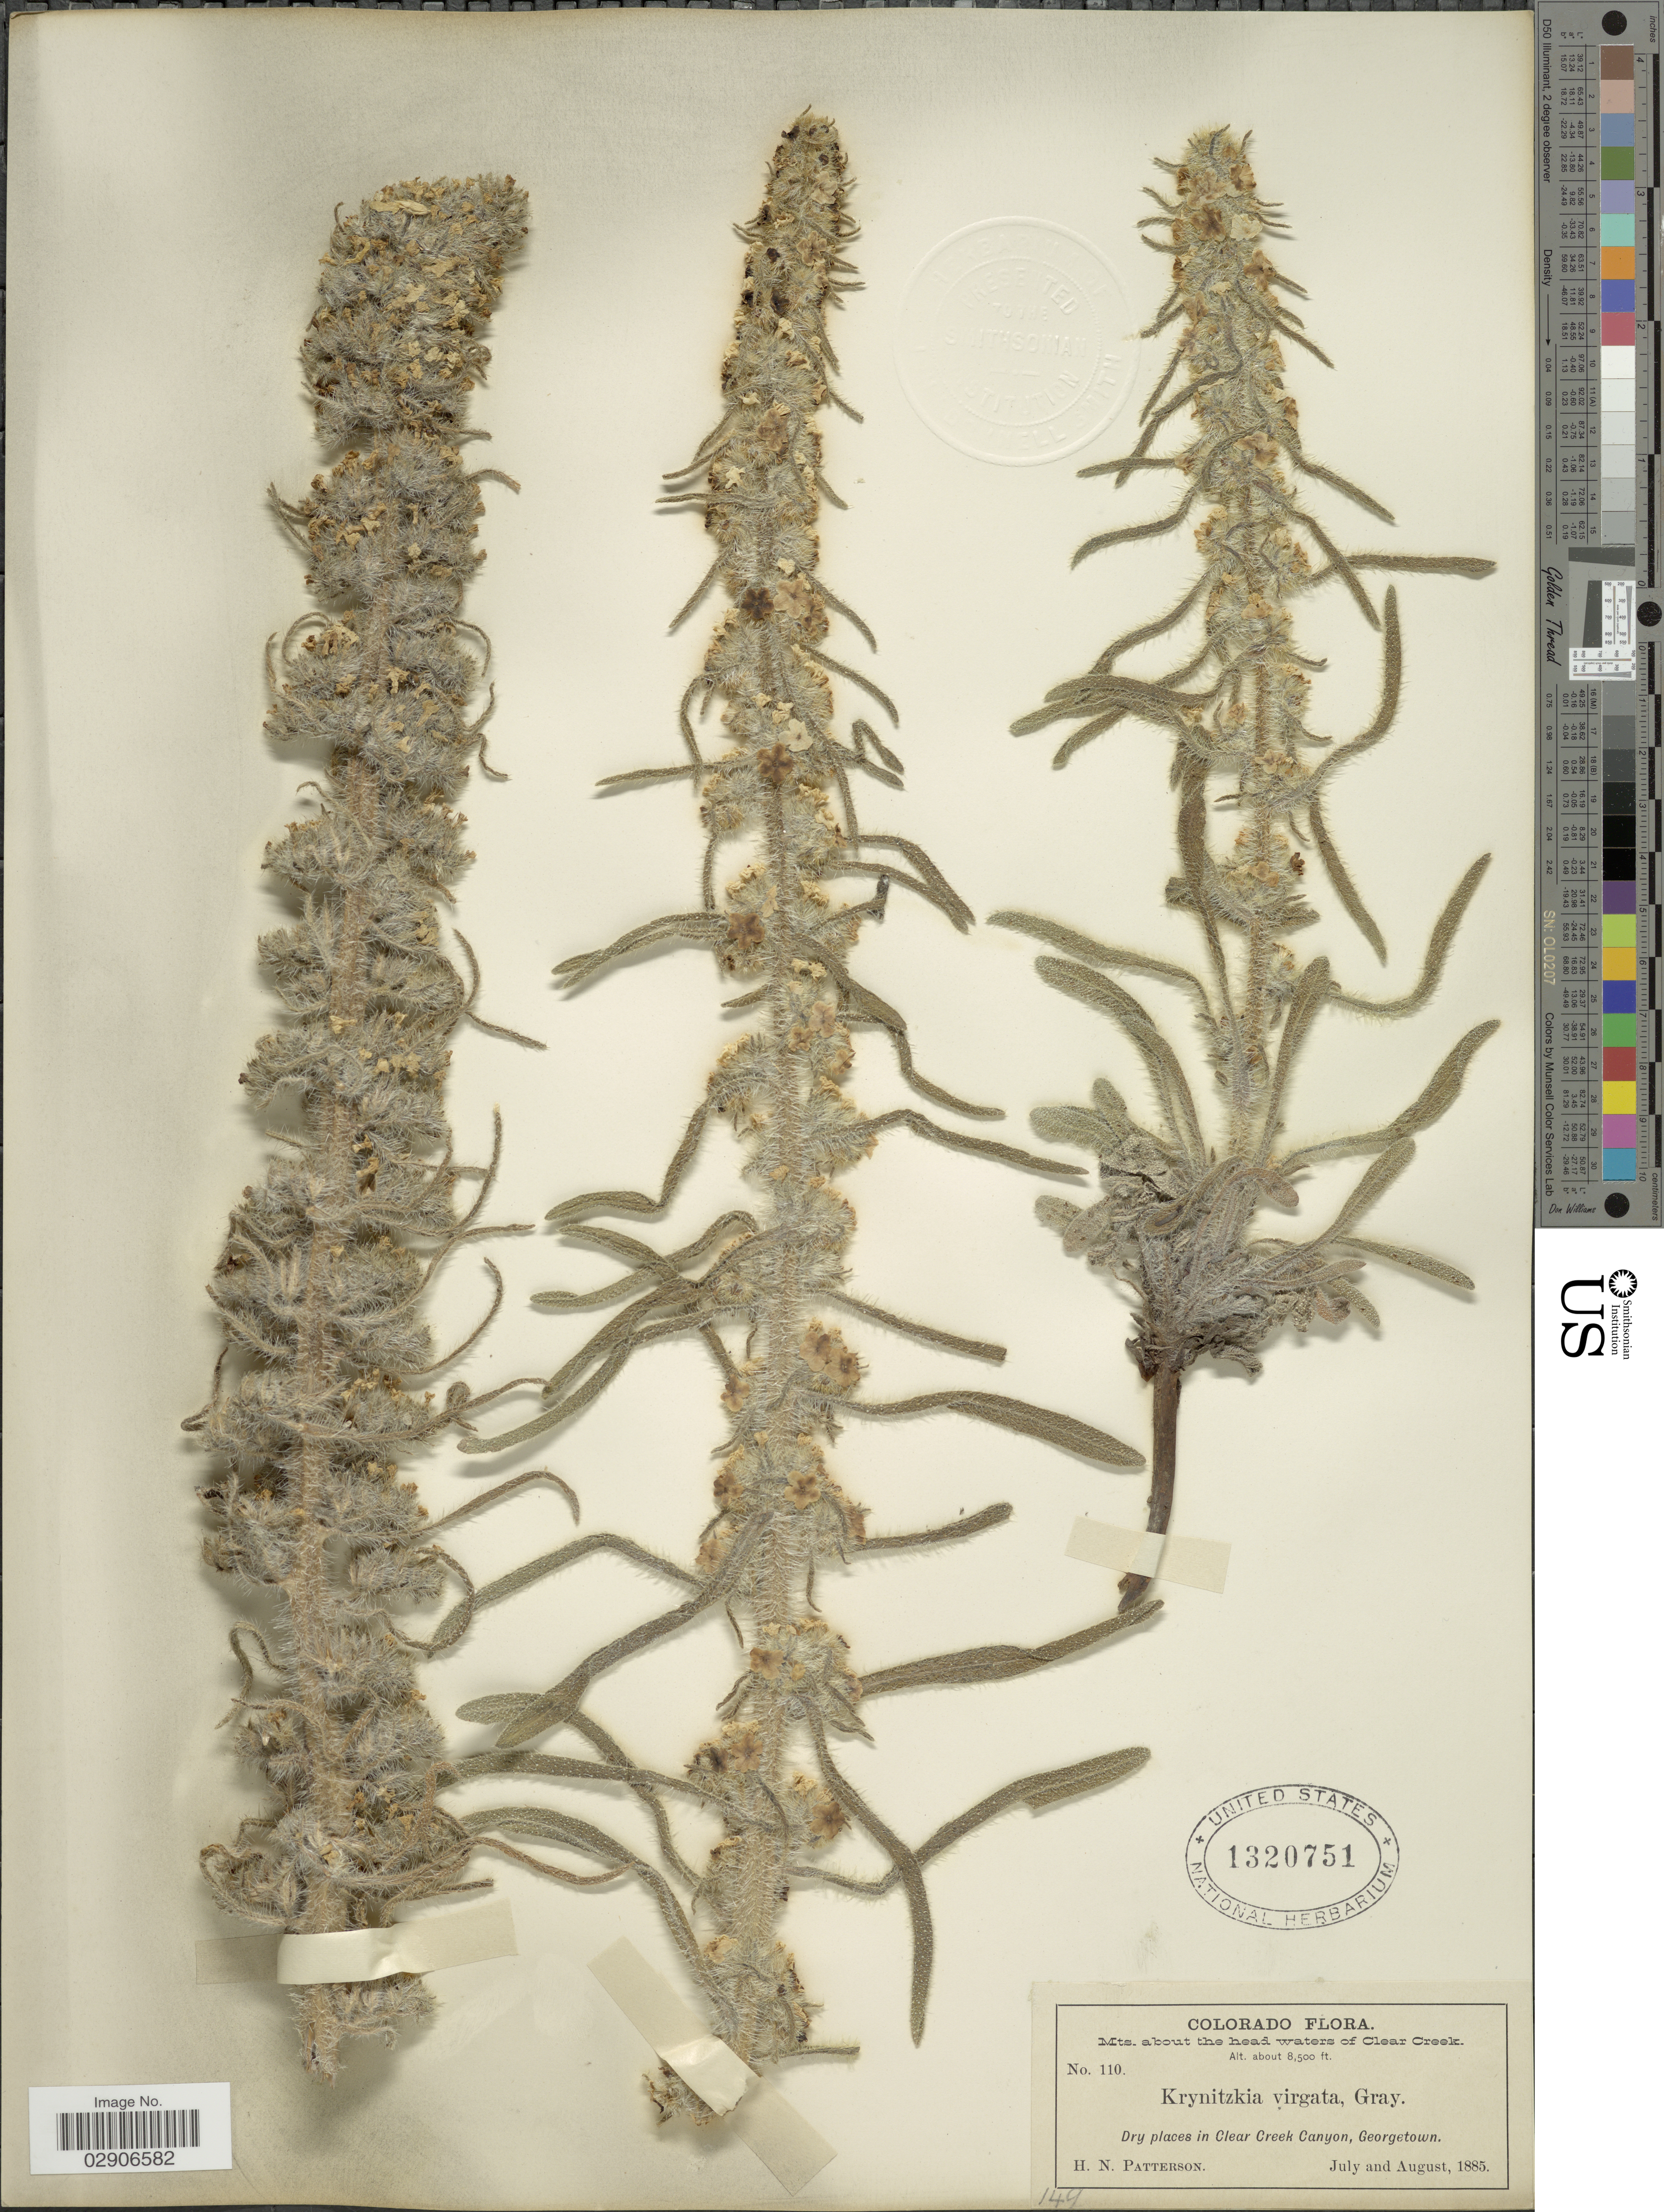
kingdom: Plantae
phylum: Tracheophyta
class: Magnoliopsida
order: Boraginales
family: Boraginaceae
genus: Oreocarya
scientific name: Oreocarya virgata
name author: (Porter) Greene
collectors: H. N. Patterson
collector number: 110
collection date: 1885-07/1885-08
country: United States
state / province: Colorado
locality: Dry places in Clear Creek Canyon, Georgetown. Mts. about the head waters of Clear Creek. Colorado.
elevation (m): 2591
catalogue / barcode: US 1320751